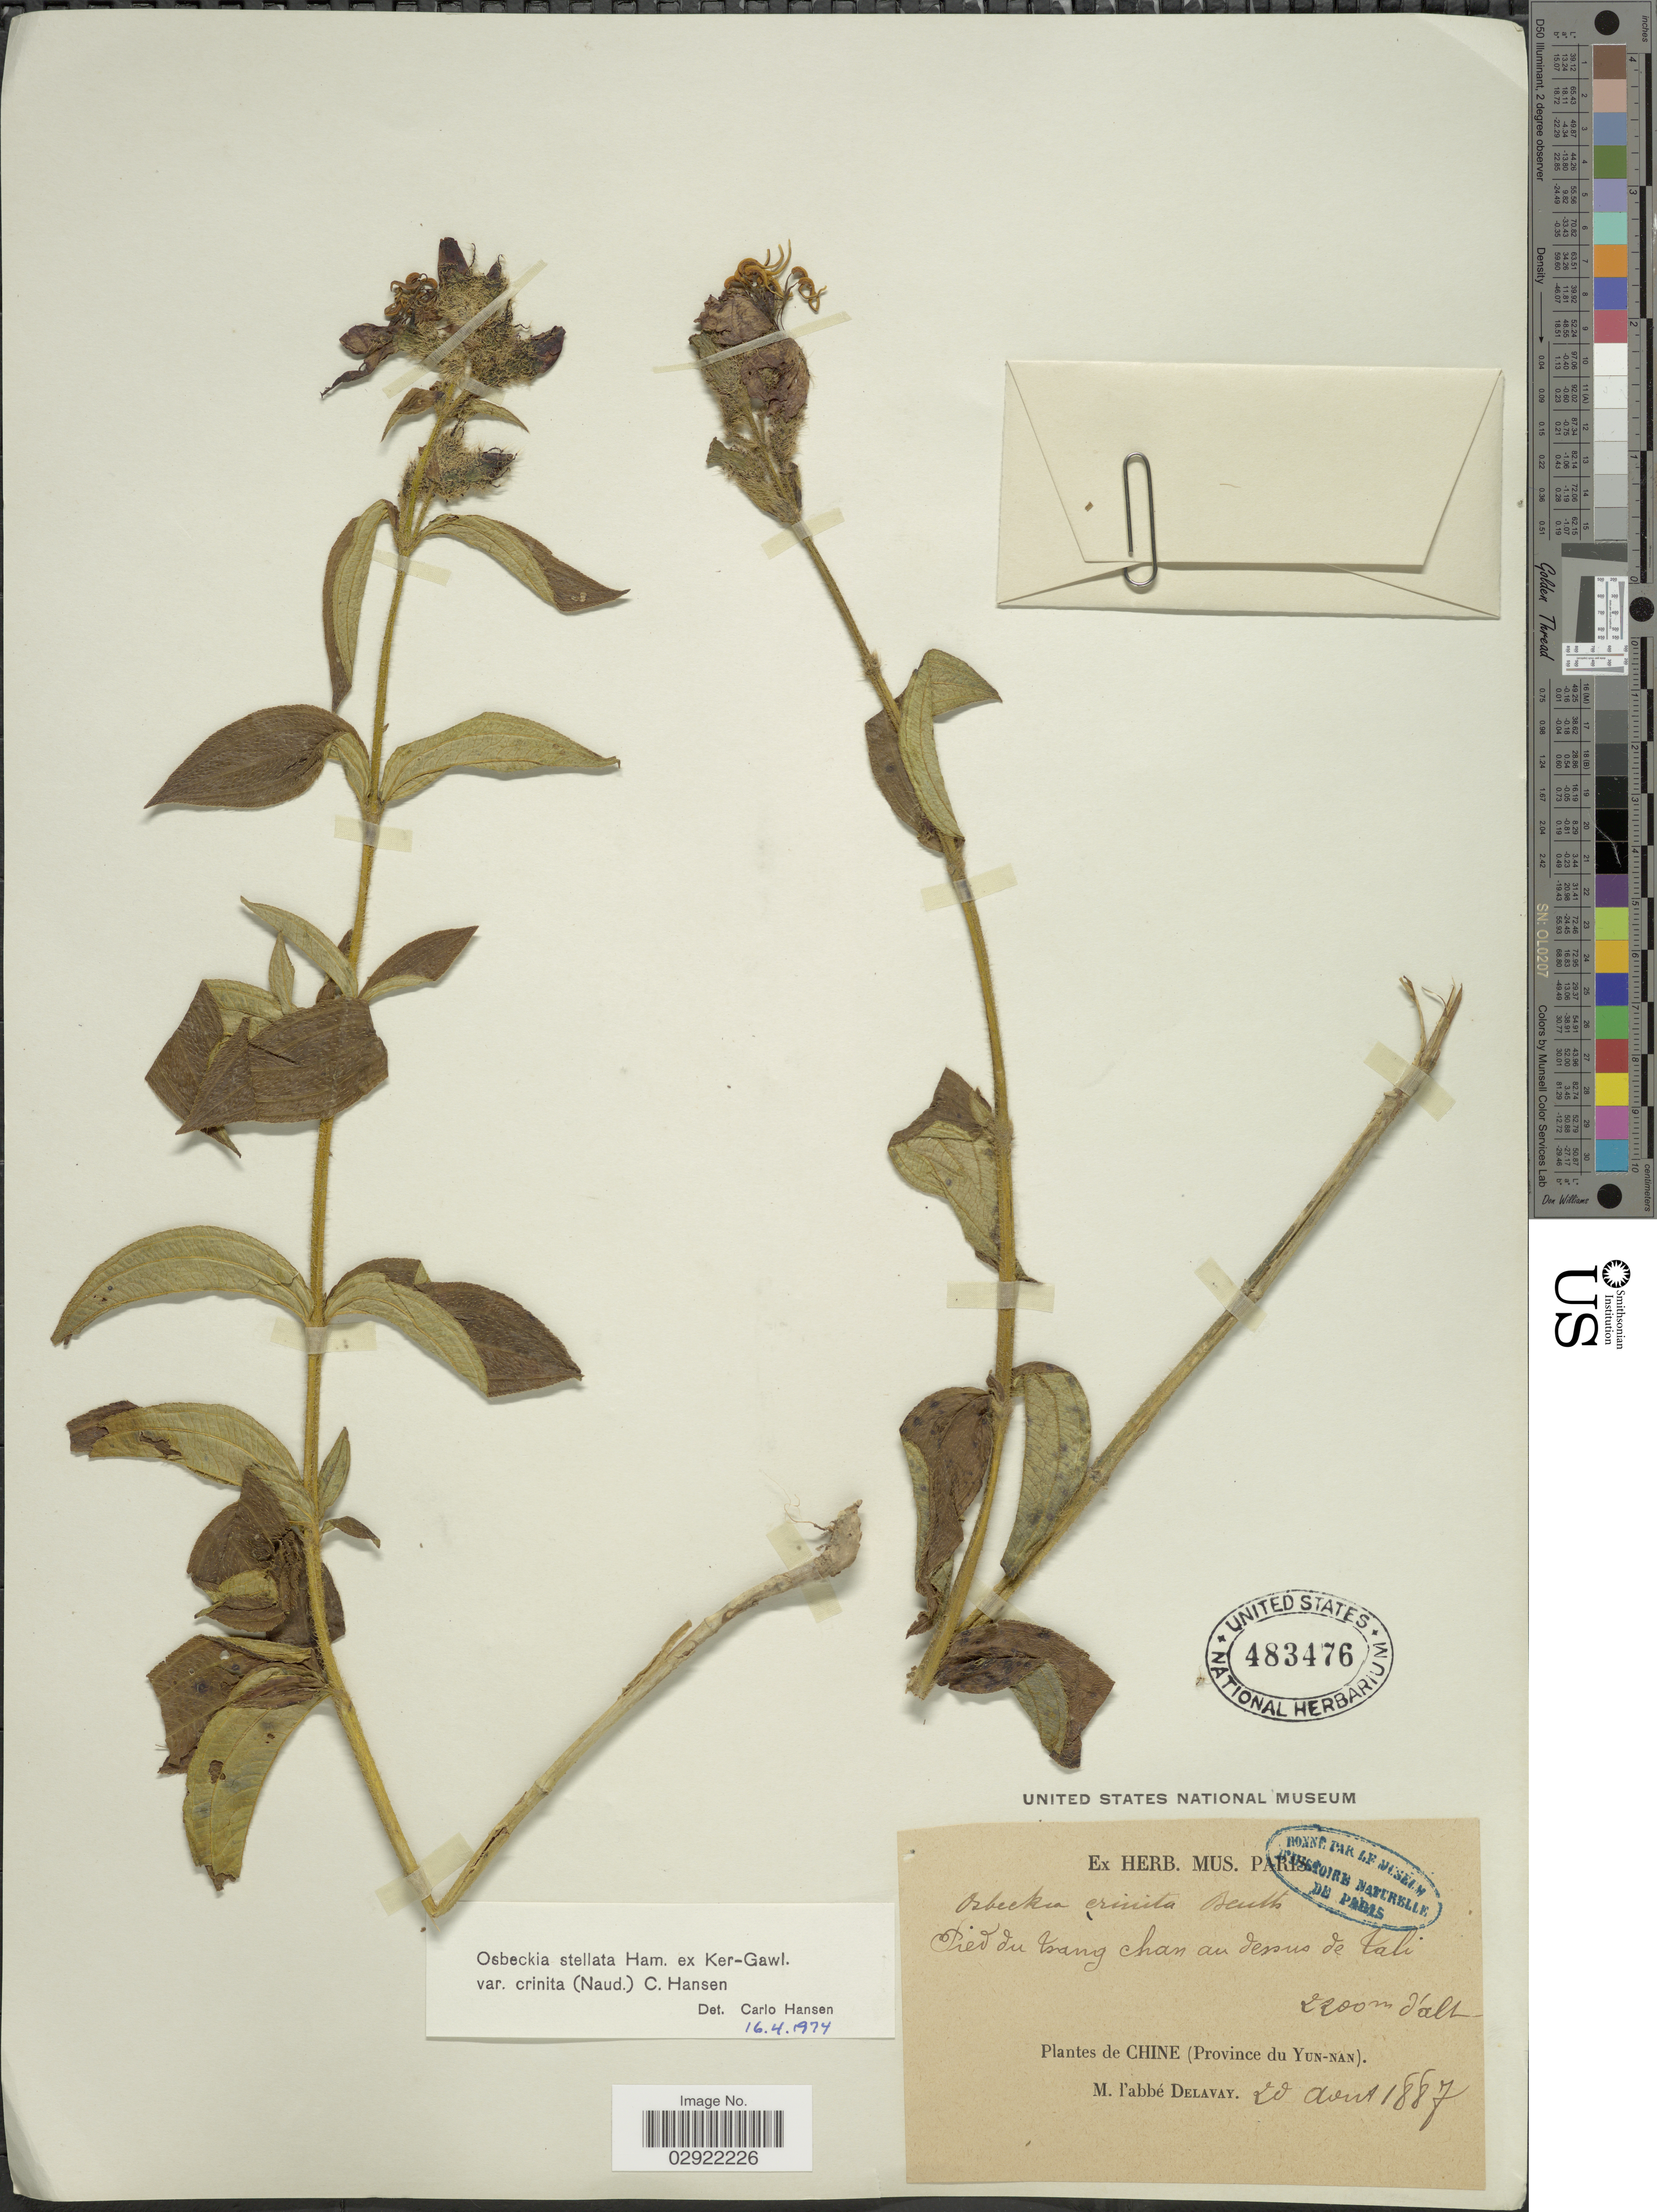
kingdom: Plantae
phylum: Tracheophyta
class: Magnoliopsida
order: Myrtales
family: Melastomataceae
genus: Osbeckia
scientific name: Osbeckia stellata var. crinita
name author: (Benth. ex Naudin) C.Hansen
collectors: P. Delavay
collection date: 1887-08-20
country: China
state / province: Yunnan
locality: Pied du Tsang chan au dessus de Tali.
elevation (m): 2200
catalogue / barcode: US 483476